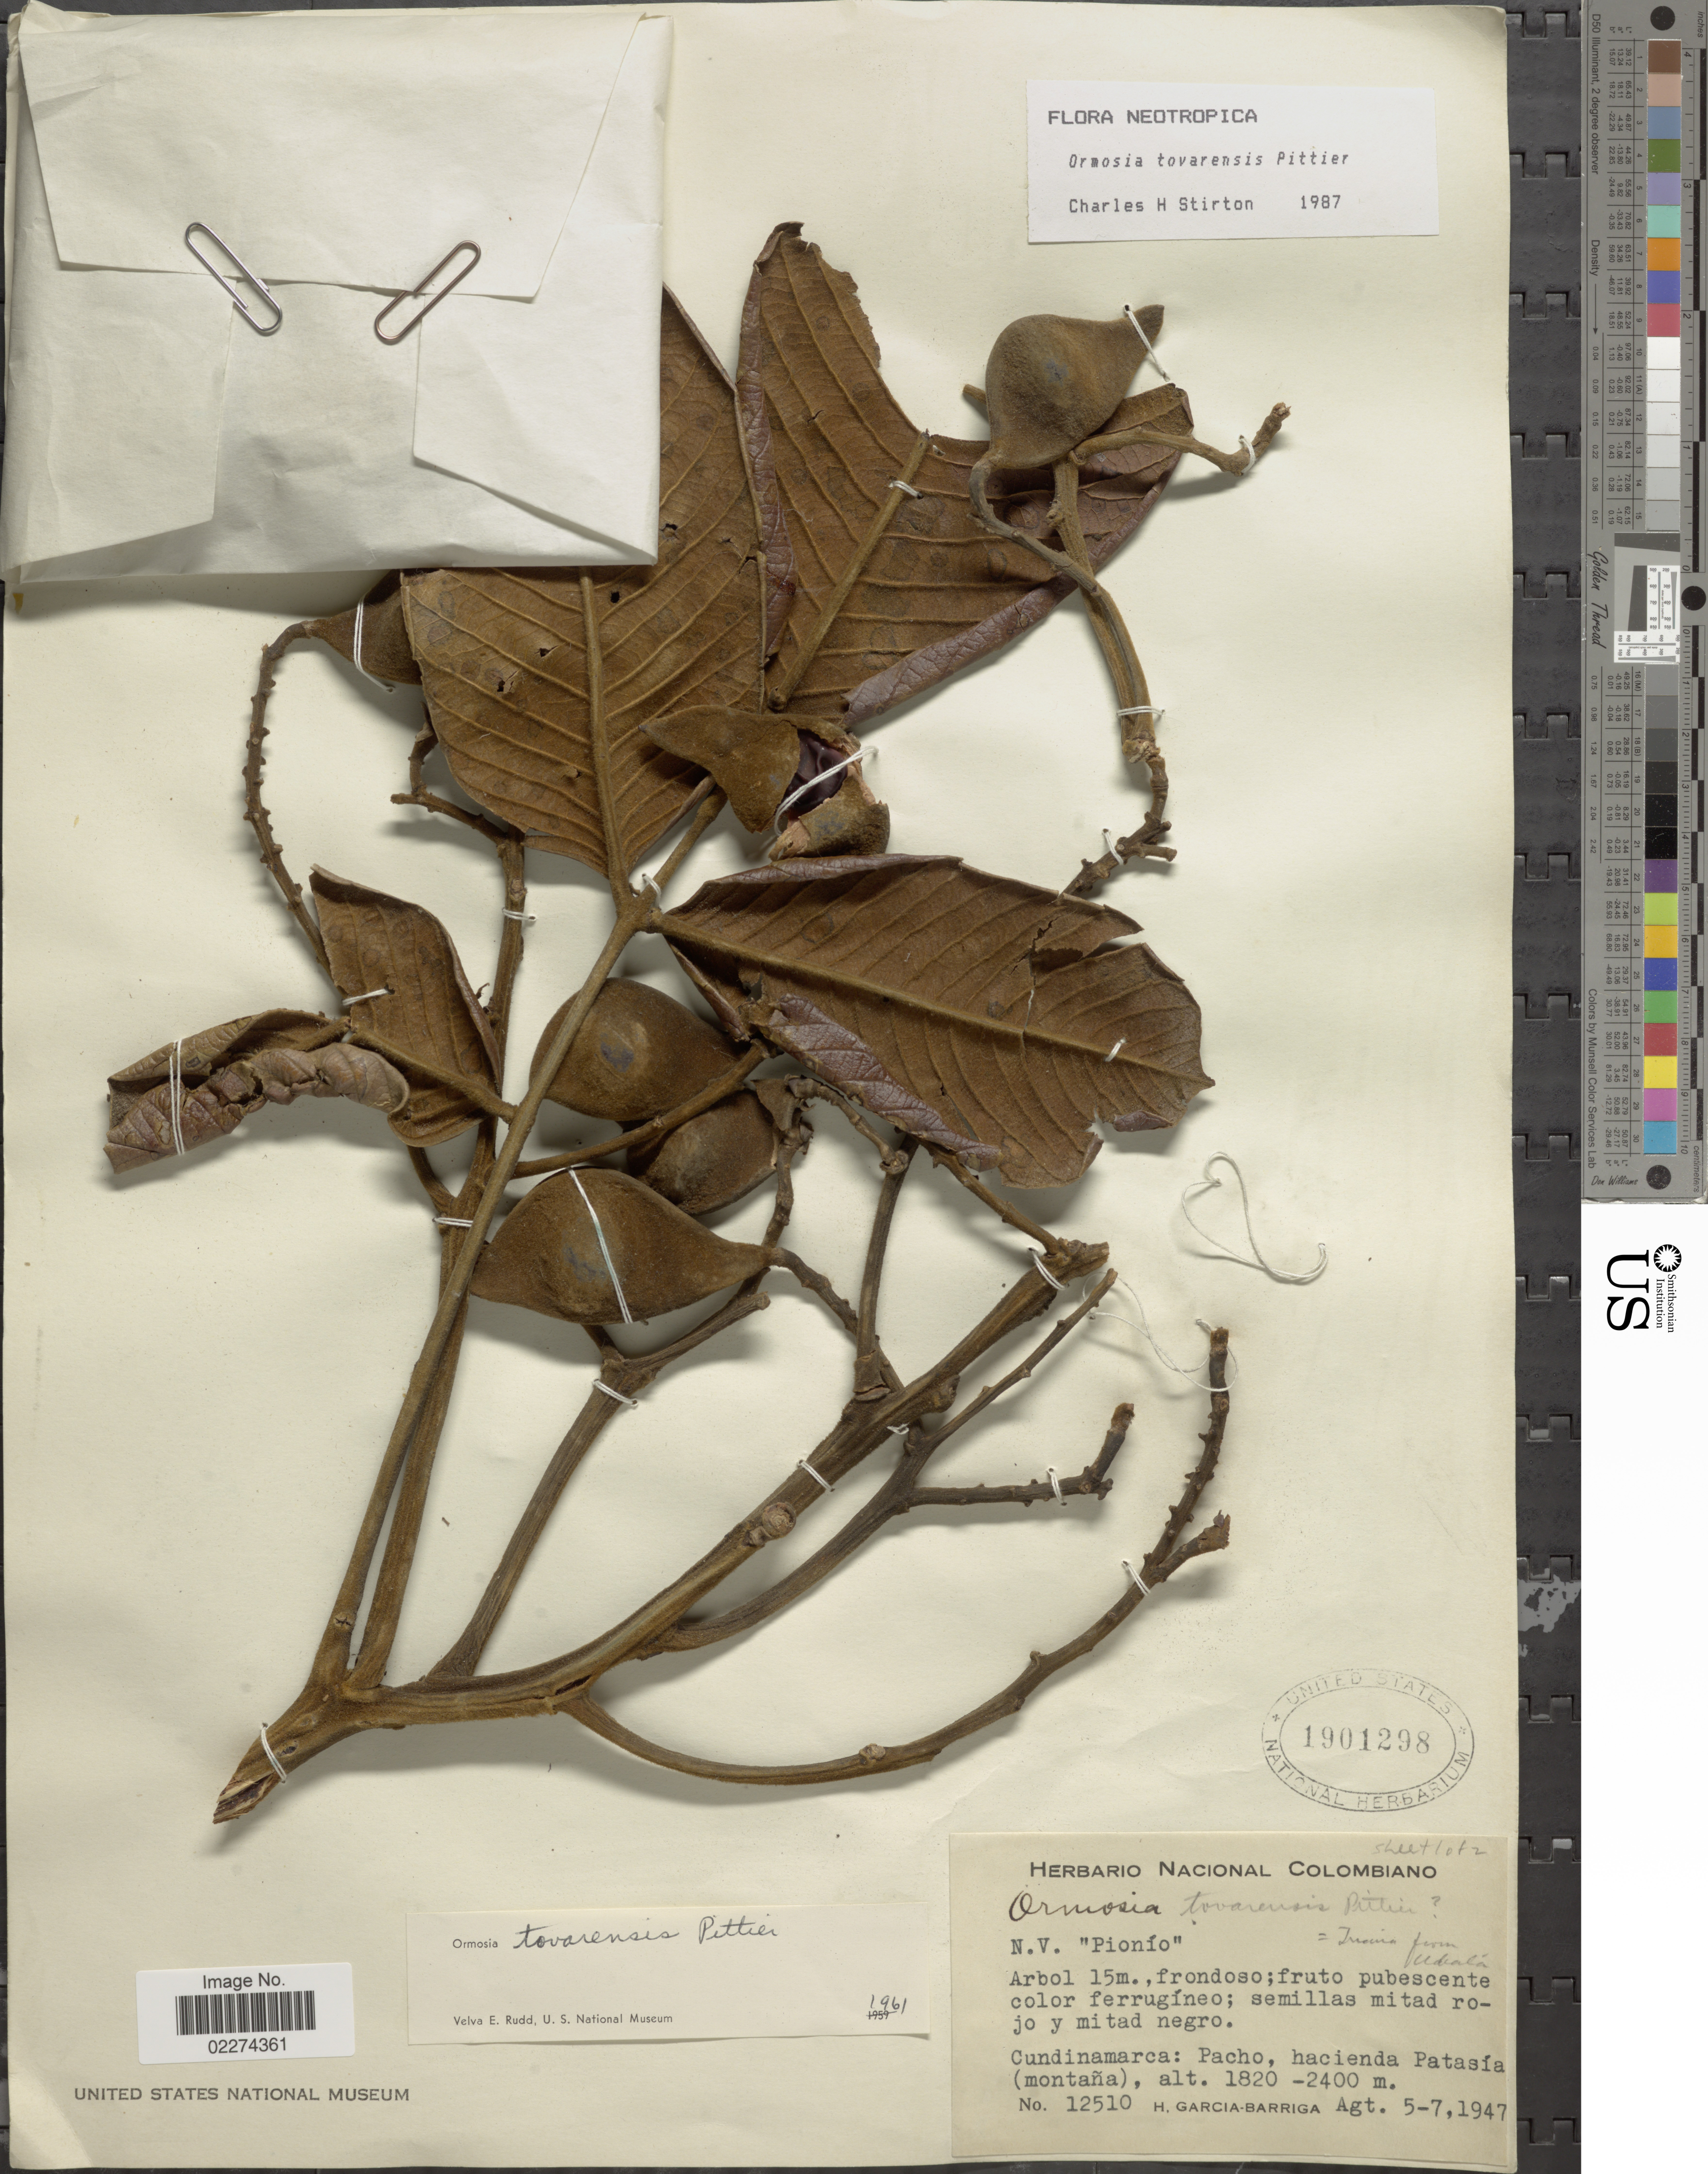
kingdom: Plantae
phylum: Tracheophyta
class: Magnoliopsida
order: Fabales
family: Fabaceae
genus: Ormosia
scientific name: Ormosia tovarensis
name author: Pittier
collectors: H. García Barriga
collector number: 12510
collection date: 1947-08-05/1947-08-07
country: Colombia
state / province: Cundinamarca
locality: Cundinamarca: Pacho, hacienda Patasia (Montana)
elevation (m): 1820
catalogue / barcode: US 1901298